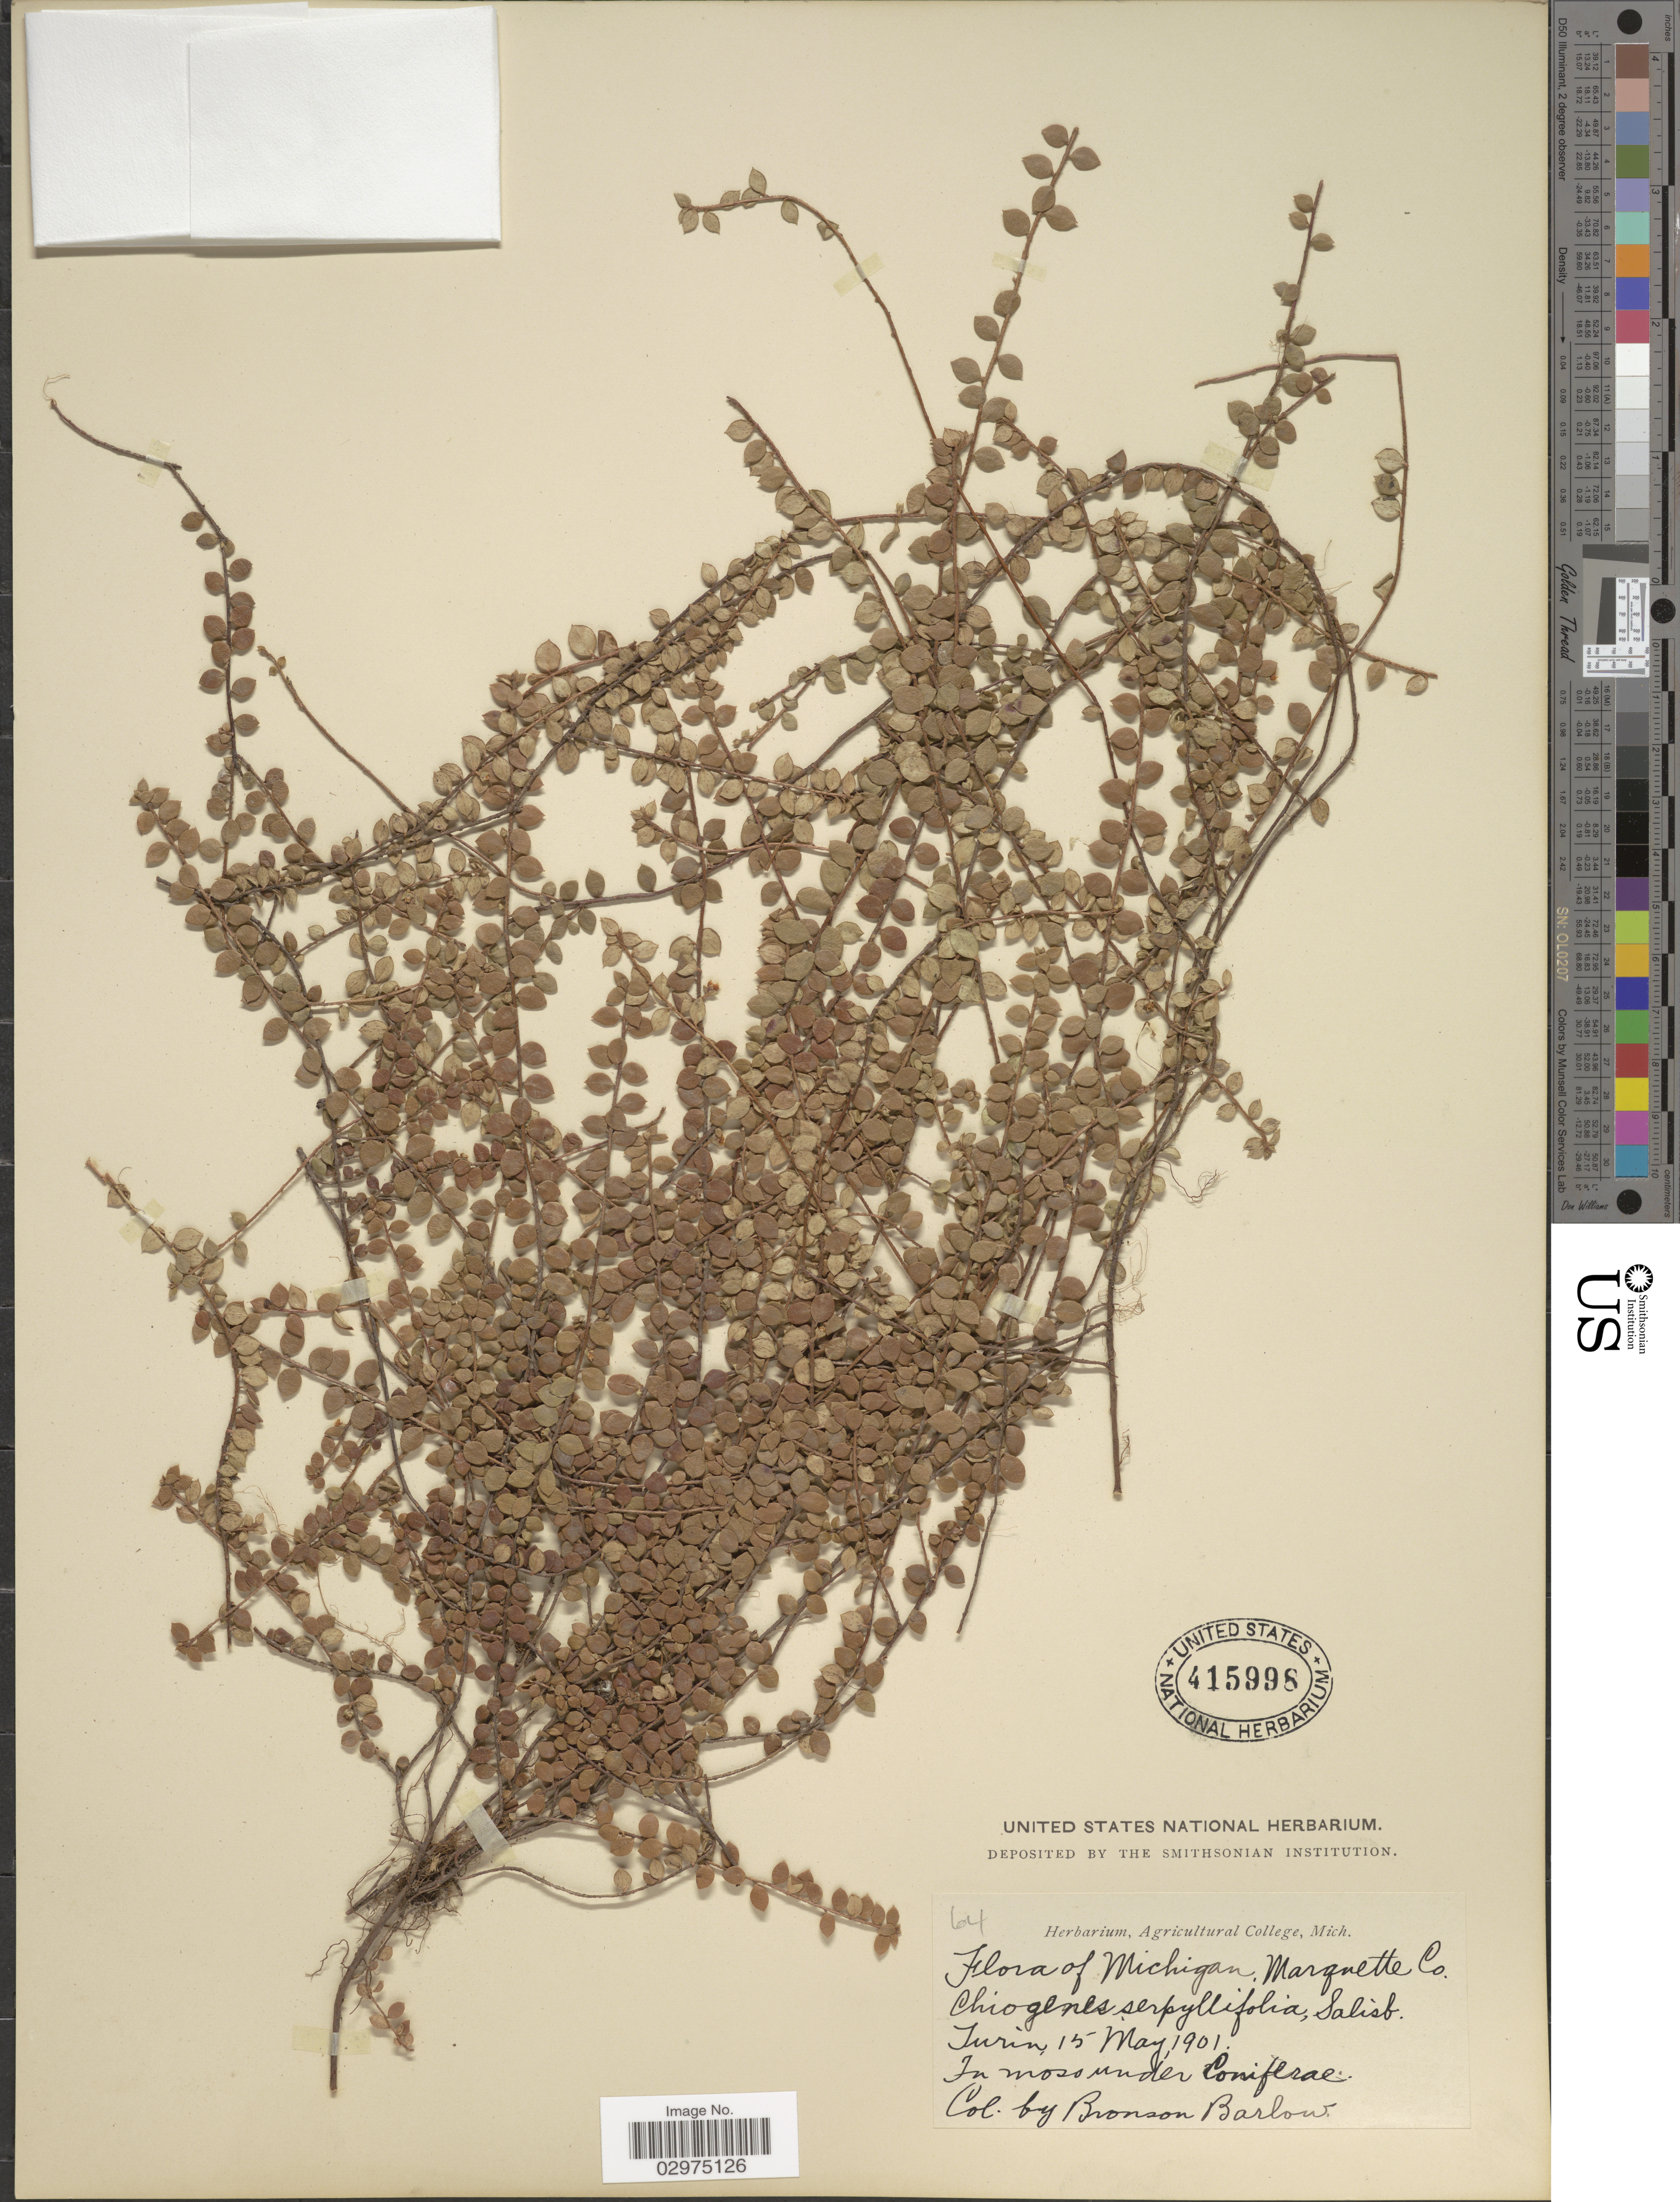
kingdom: Plantae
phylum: Tracheophyta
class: Magnoliopsida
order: Ericales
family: Ericaceae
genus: Gaultheria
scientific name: Gaultheria hispidula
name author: (L.) Muhl. ex Bigelow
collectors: Barlow, B.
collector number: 64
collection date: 1901-05-15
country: United States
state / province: Michigan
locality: Marquette Co. Turin.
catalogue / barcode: US 415998